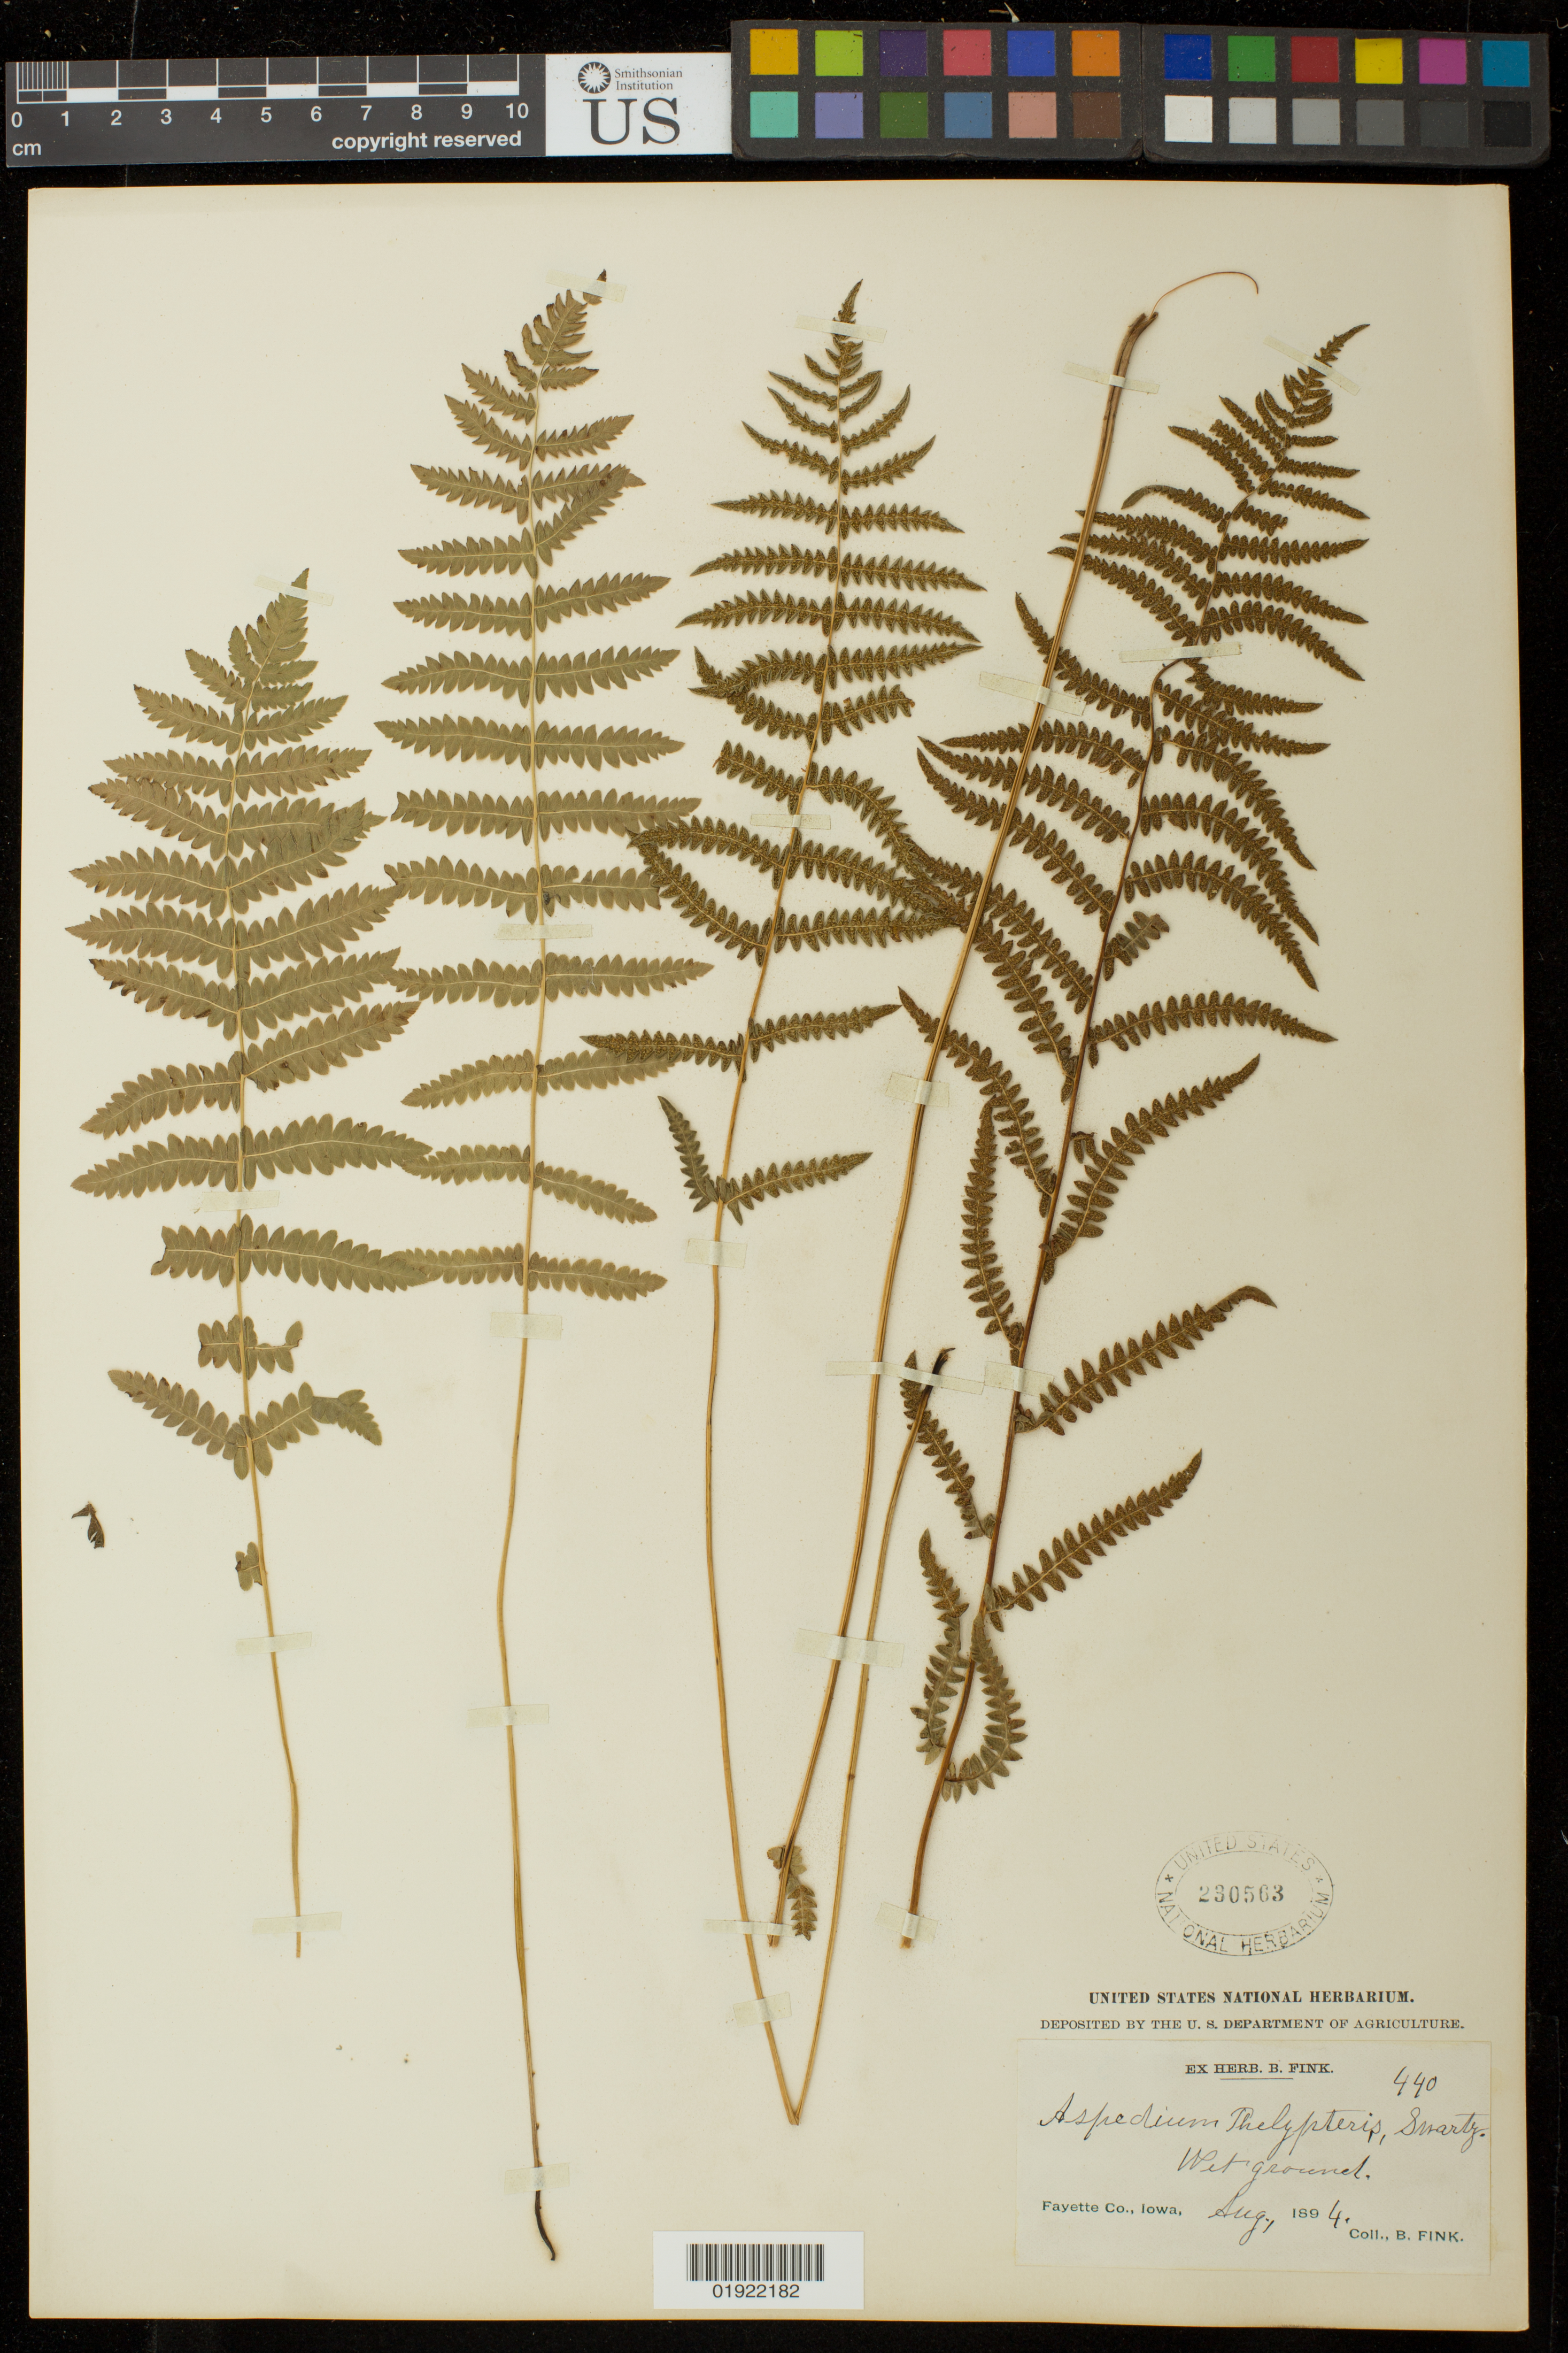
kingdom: Plantae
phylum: Tracheophyta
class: Polypodiopsida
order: Polypodiales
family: Thelypteridaceae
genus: Thelypteris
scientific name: Thelypteris palustris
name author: (Salisb.) Schott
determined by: Schott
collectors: B. Fink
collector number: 440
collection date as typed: Aug 1894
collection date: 1894-08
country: United States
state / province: Iowa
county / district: Fayette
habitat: wet ground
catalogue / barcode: US 230563